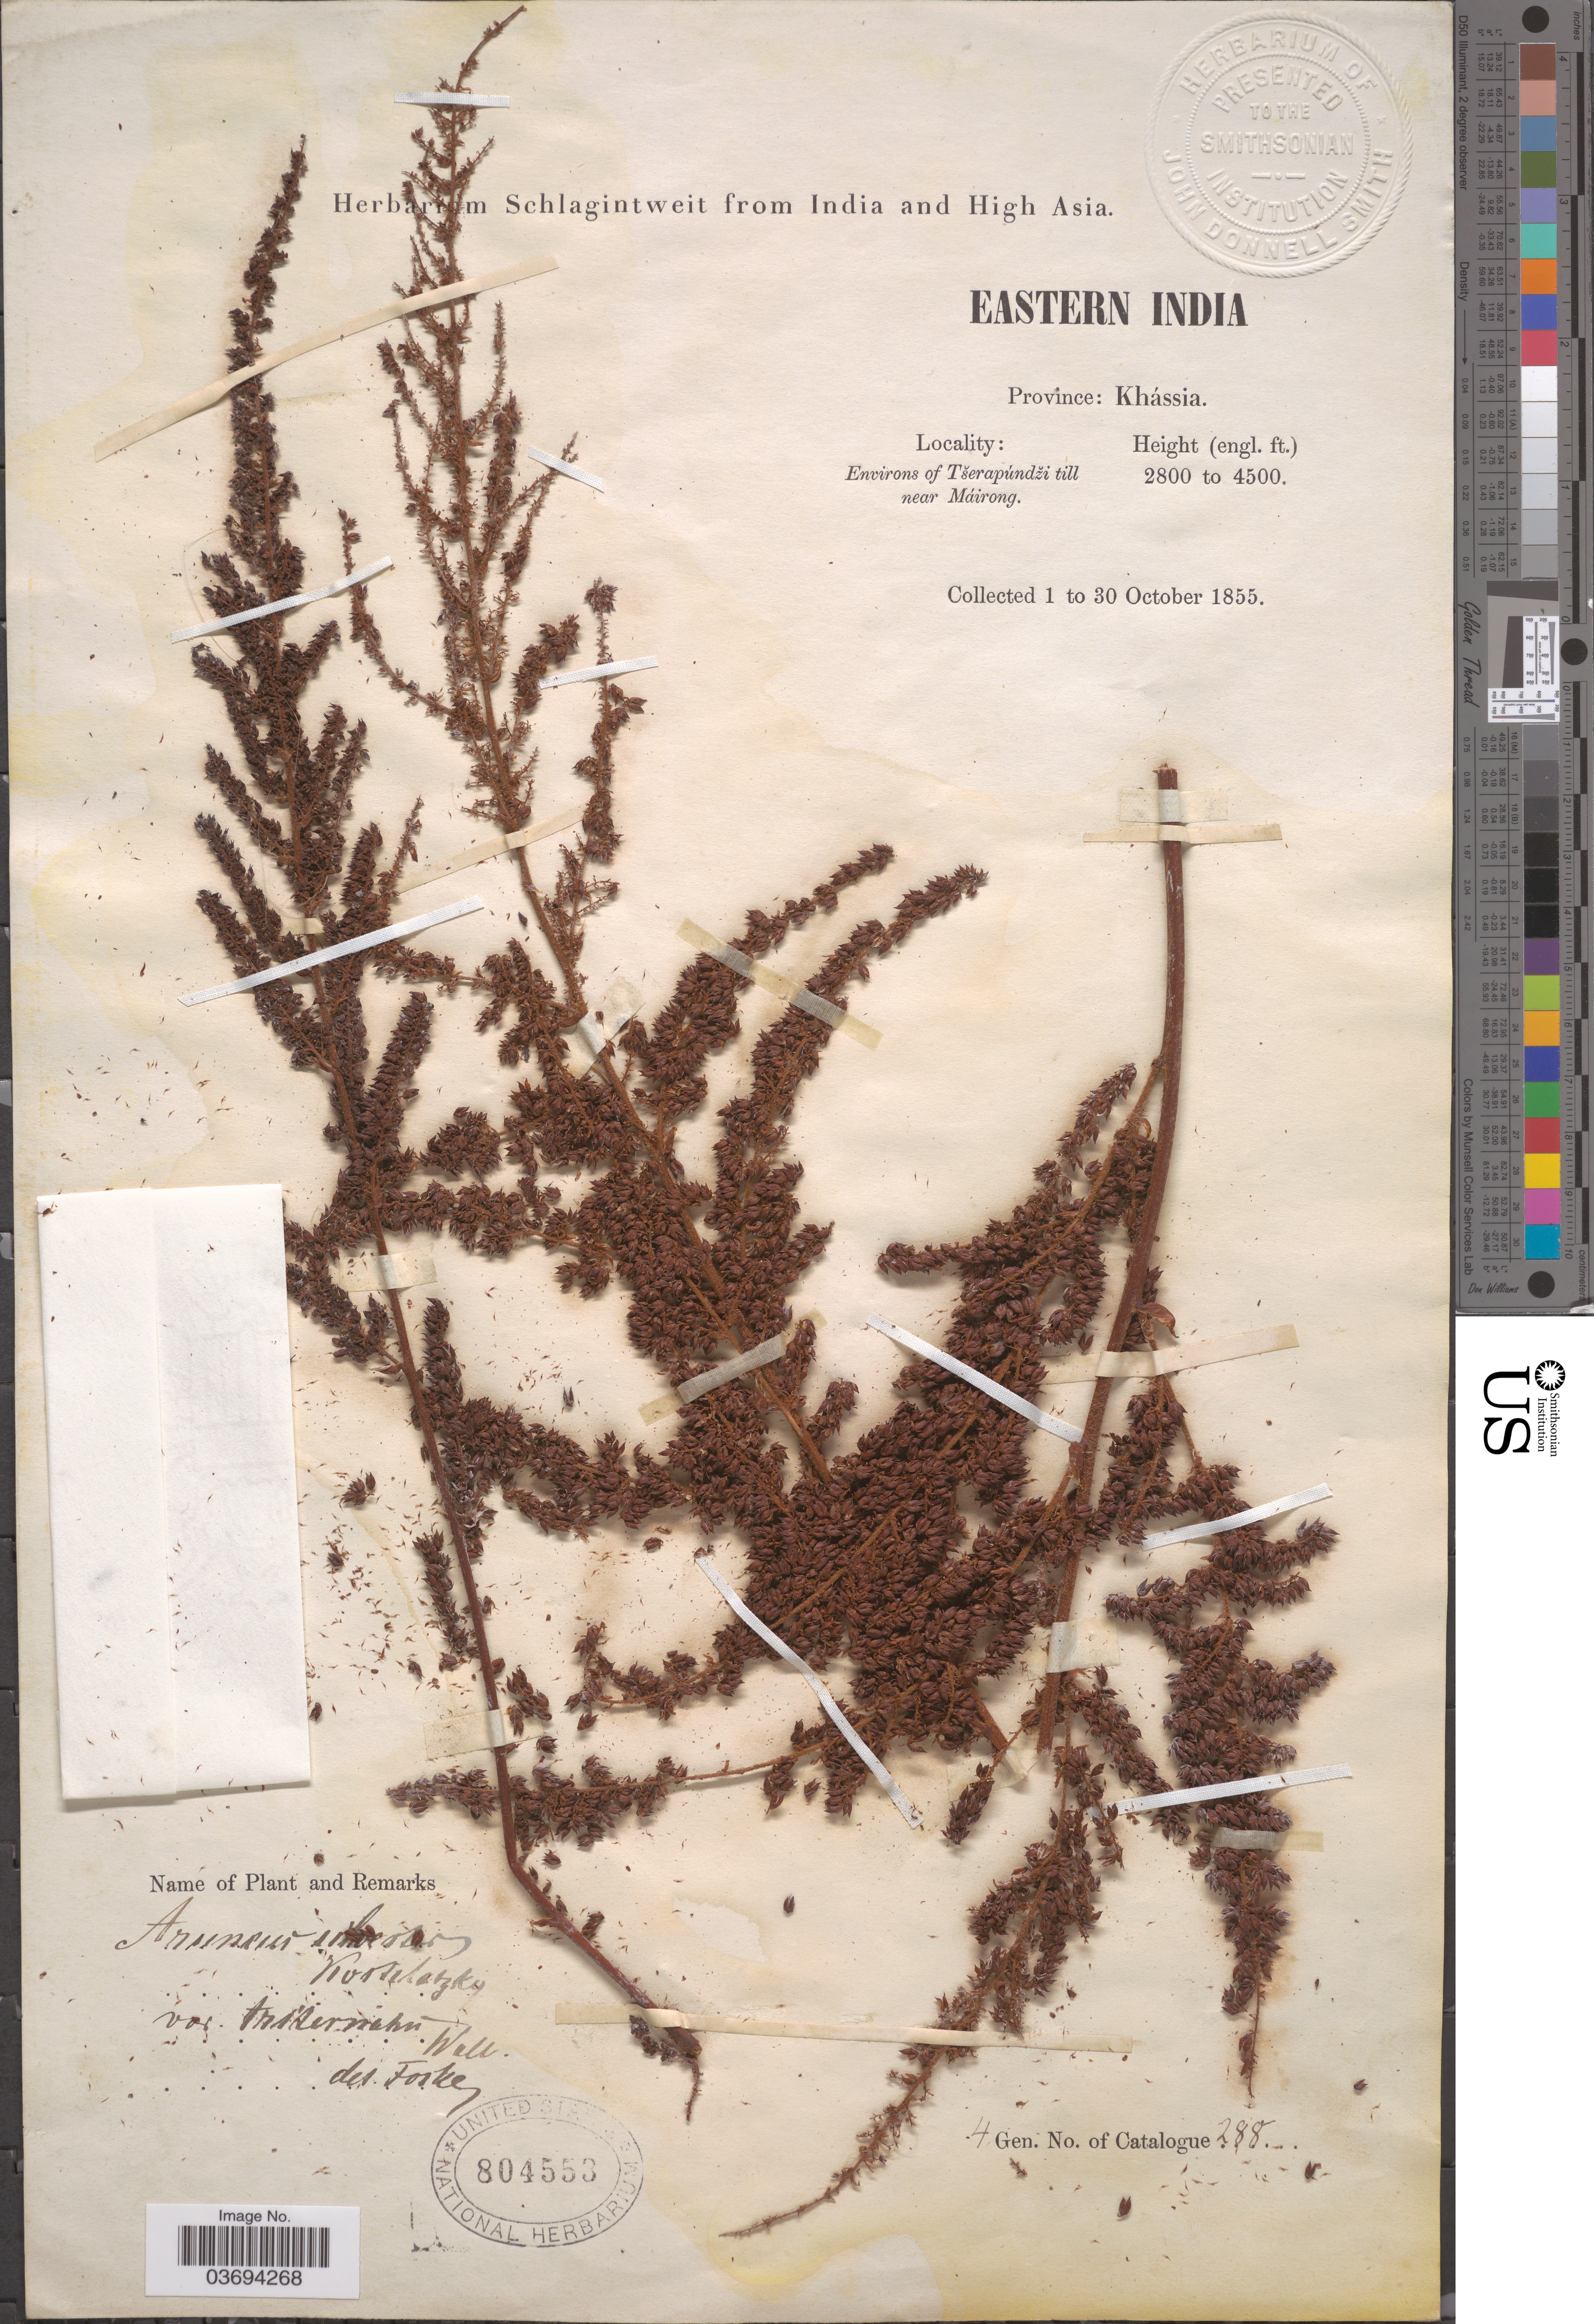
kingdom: Plantae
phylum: Tracheophyta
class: Magnoliopsida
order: Rosales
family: Rosaceae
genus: Aruncus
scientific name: Aruncus sylvester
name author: Kostel. ex Maxim.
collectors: ex herb. Schlagintweit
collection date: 1855-10-01/1855-10-30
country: India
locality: Eastern India. Province: Khássia. Environs of Tšerapúndži till near Máirong.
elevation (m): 853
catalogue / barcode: US 804553